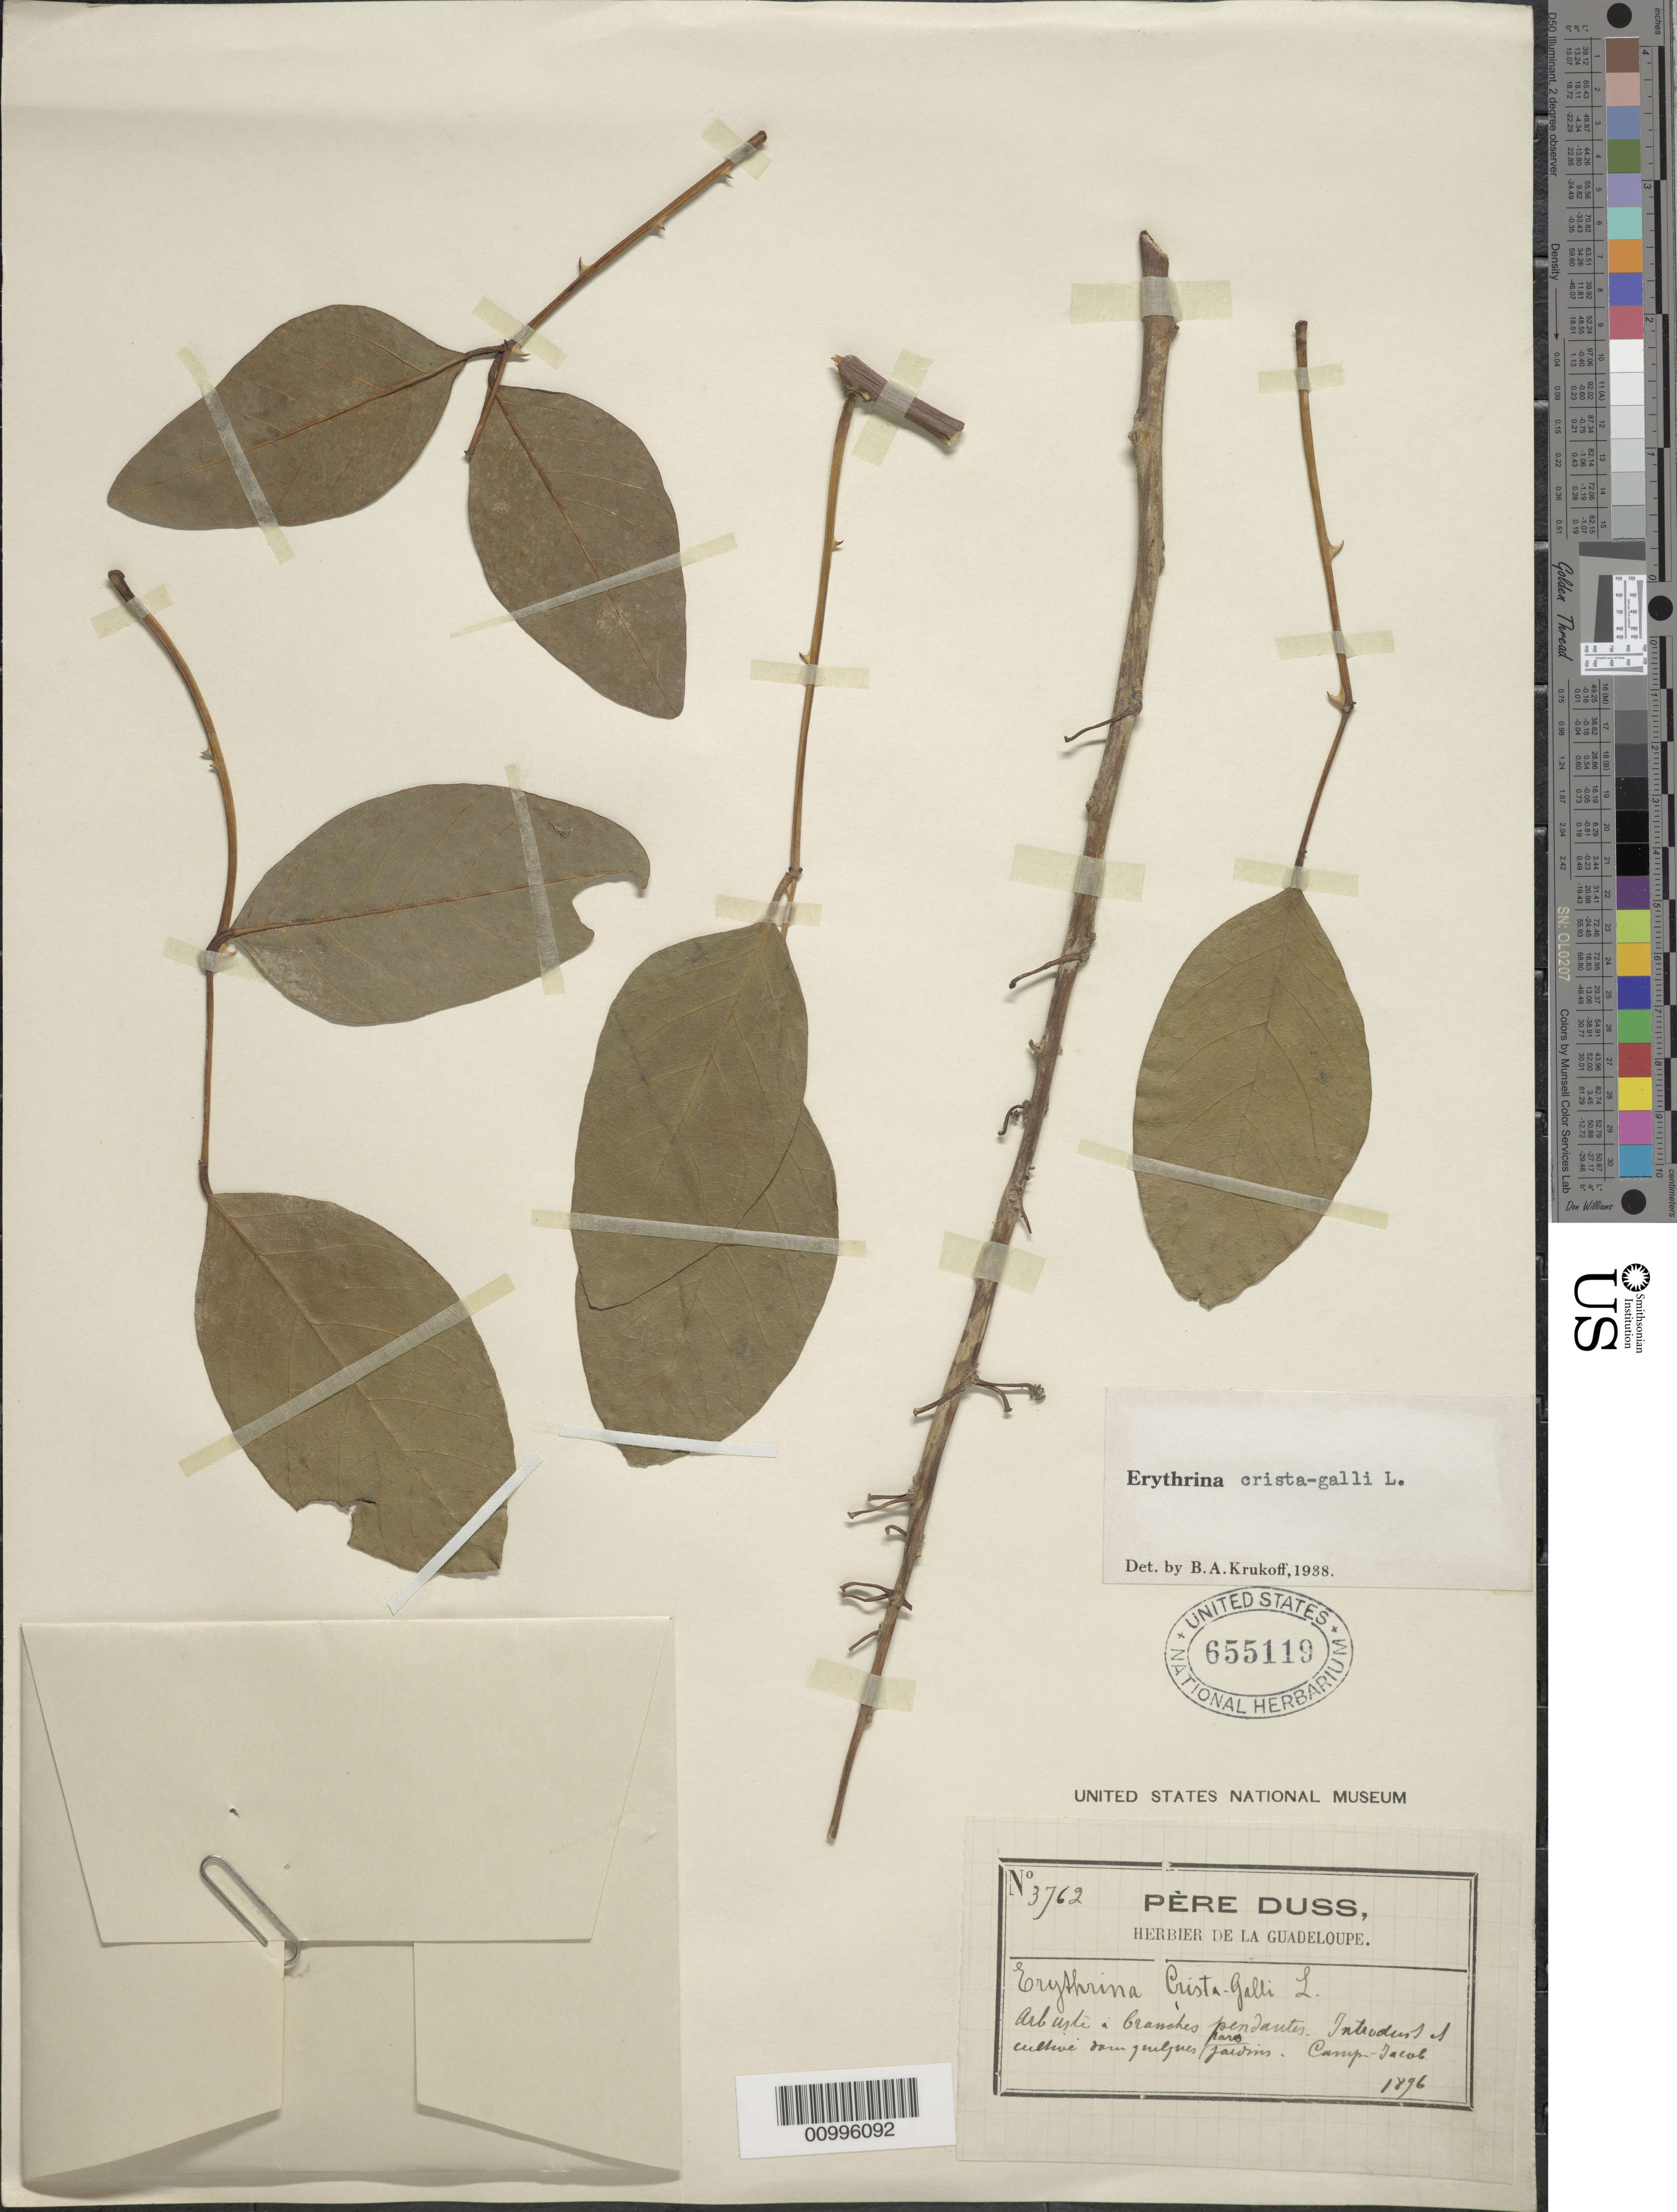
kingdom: Plantae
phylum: Tracheophyta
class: Magnoliopsida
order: Fabales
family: Fabaceae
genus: Erythrina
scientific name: Erythrina crista-galli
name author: L.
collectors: Père Duss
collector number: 3762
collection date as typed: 1896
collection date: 1896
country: Guadeloupe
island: Basse Terre [Guadeloupe]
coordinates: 0 N, 0 E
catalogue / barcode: US 655119